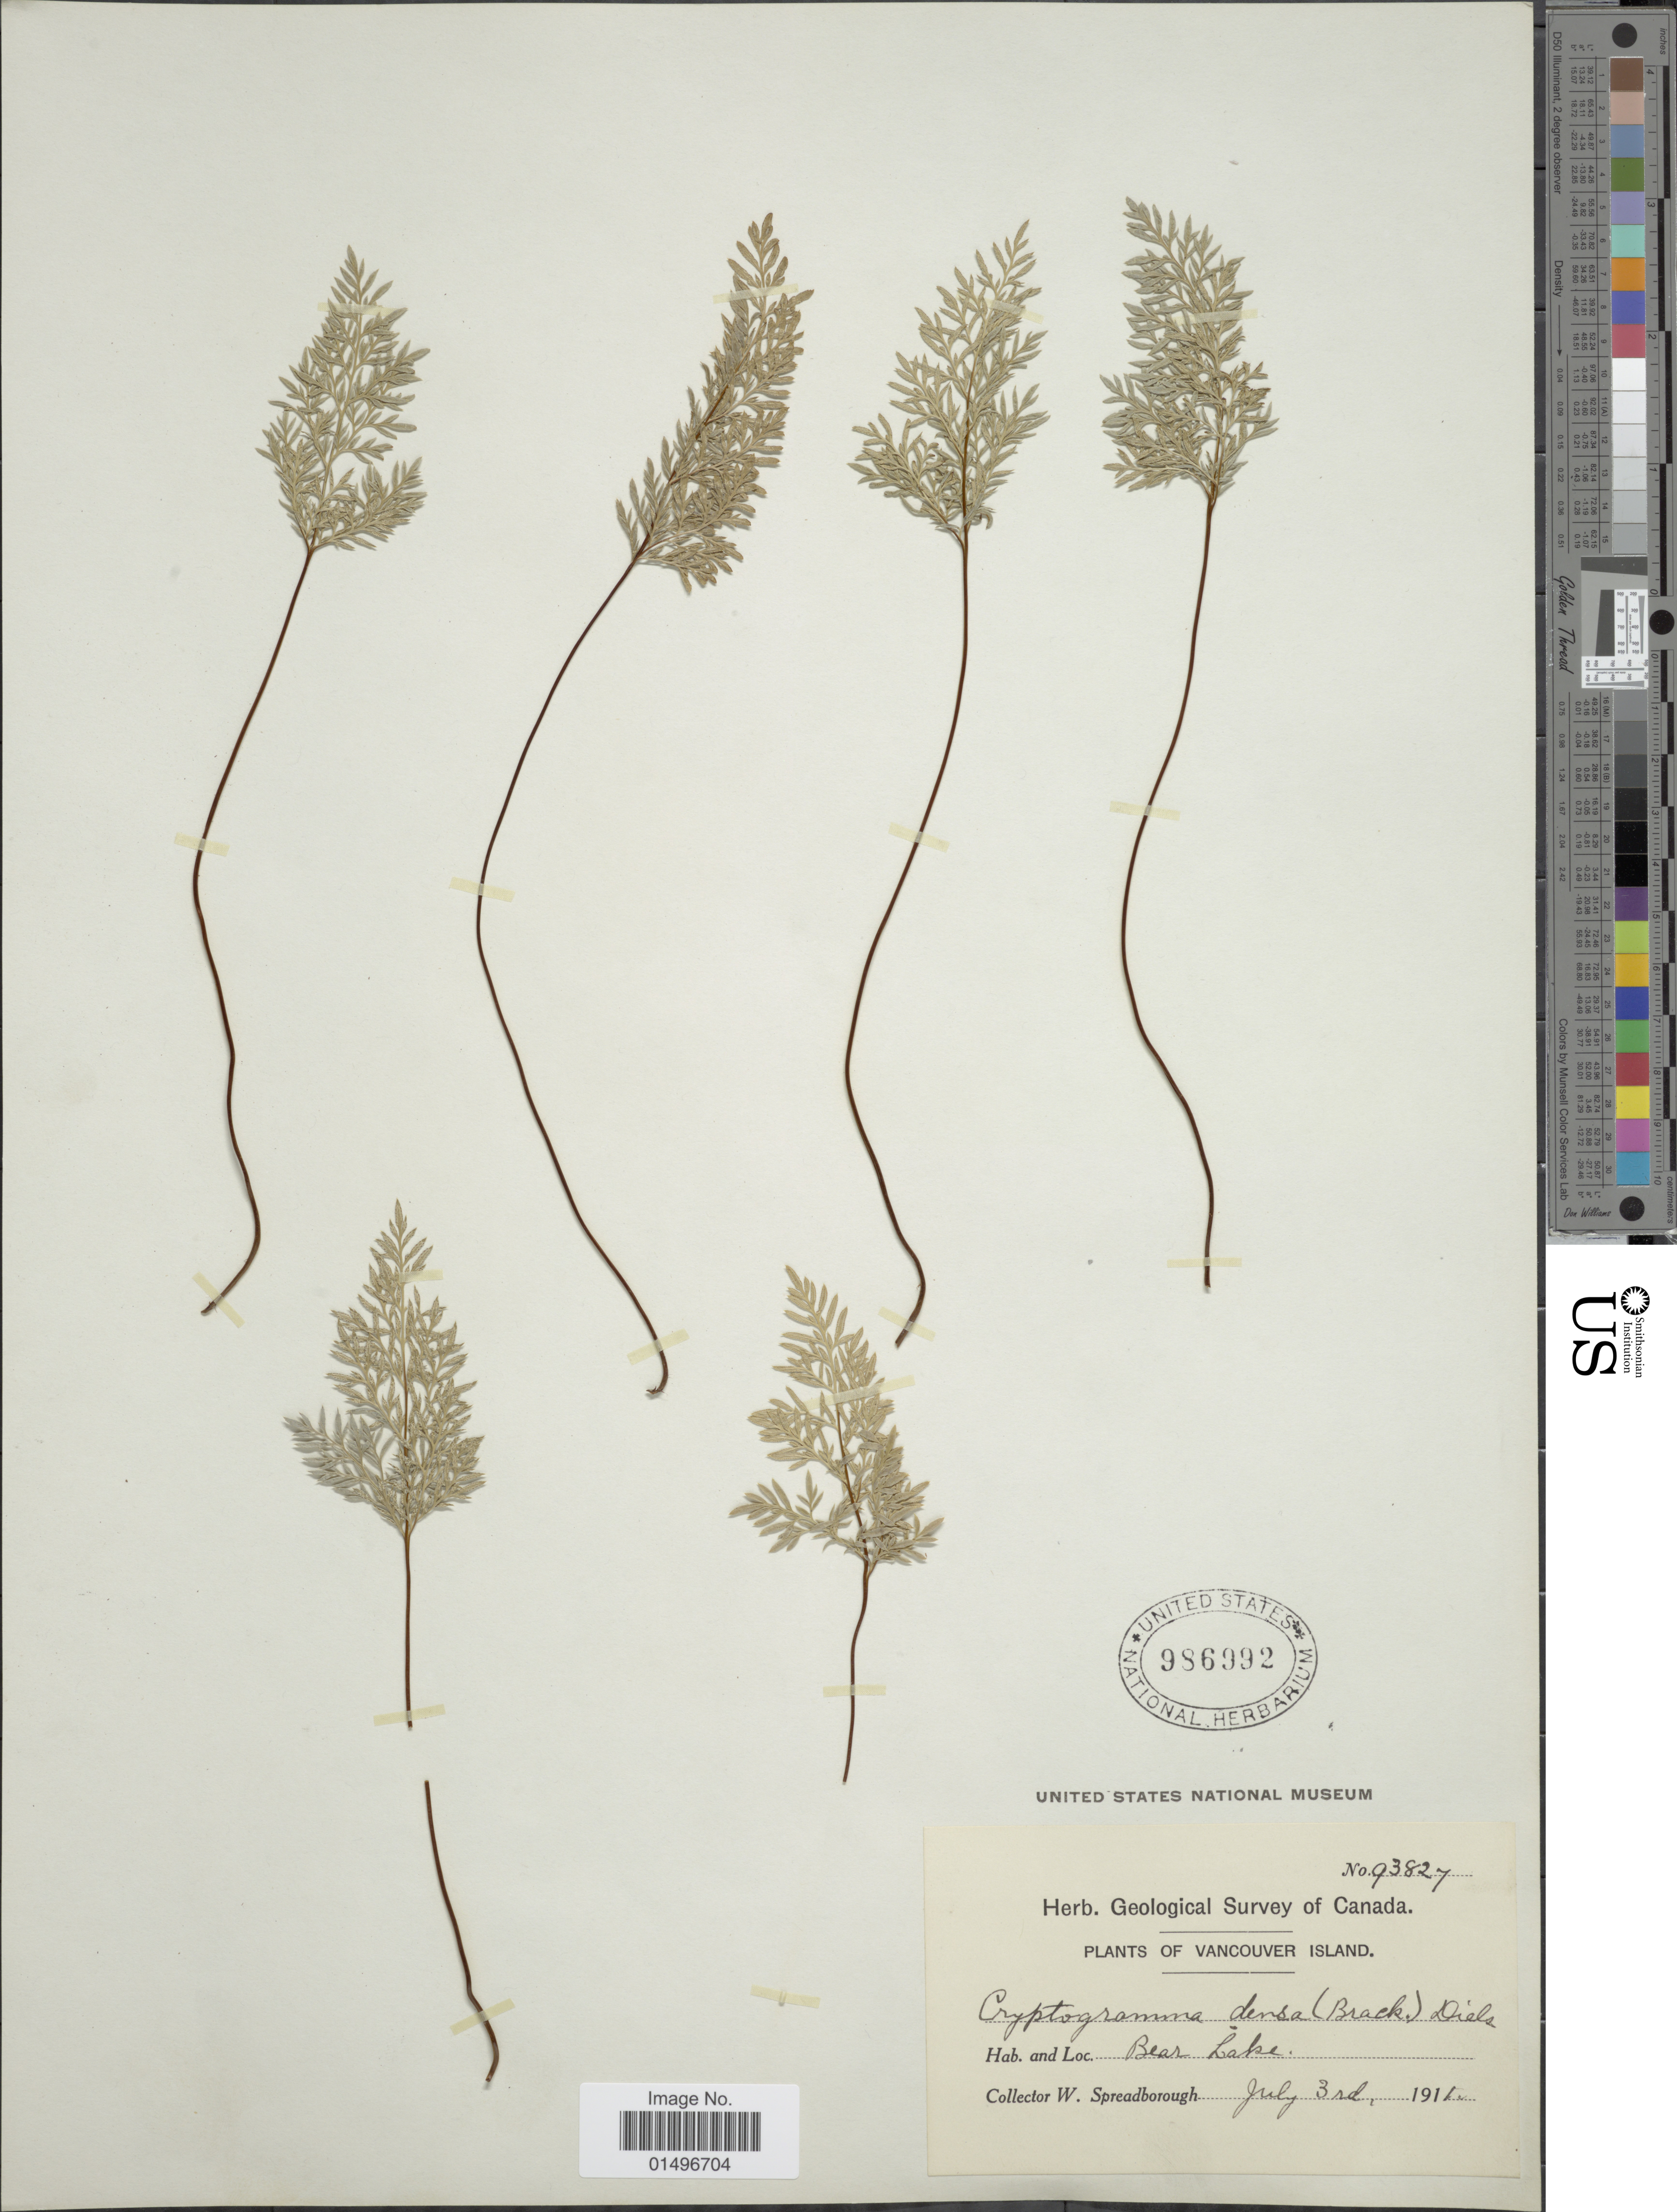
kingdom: Plantae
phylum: Tracheophyta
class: Polypodiopsida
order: Polypodiales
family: Pteridaceae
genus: Aspidotis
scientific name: Aspidotis densa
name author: (Brack.) Lellinger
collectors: W. Spreadborough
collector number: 93827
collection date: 1911-07-03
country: Canada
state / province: British Columbia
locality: Vancouver Island, Bear Lake.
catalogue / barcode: US 986992